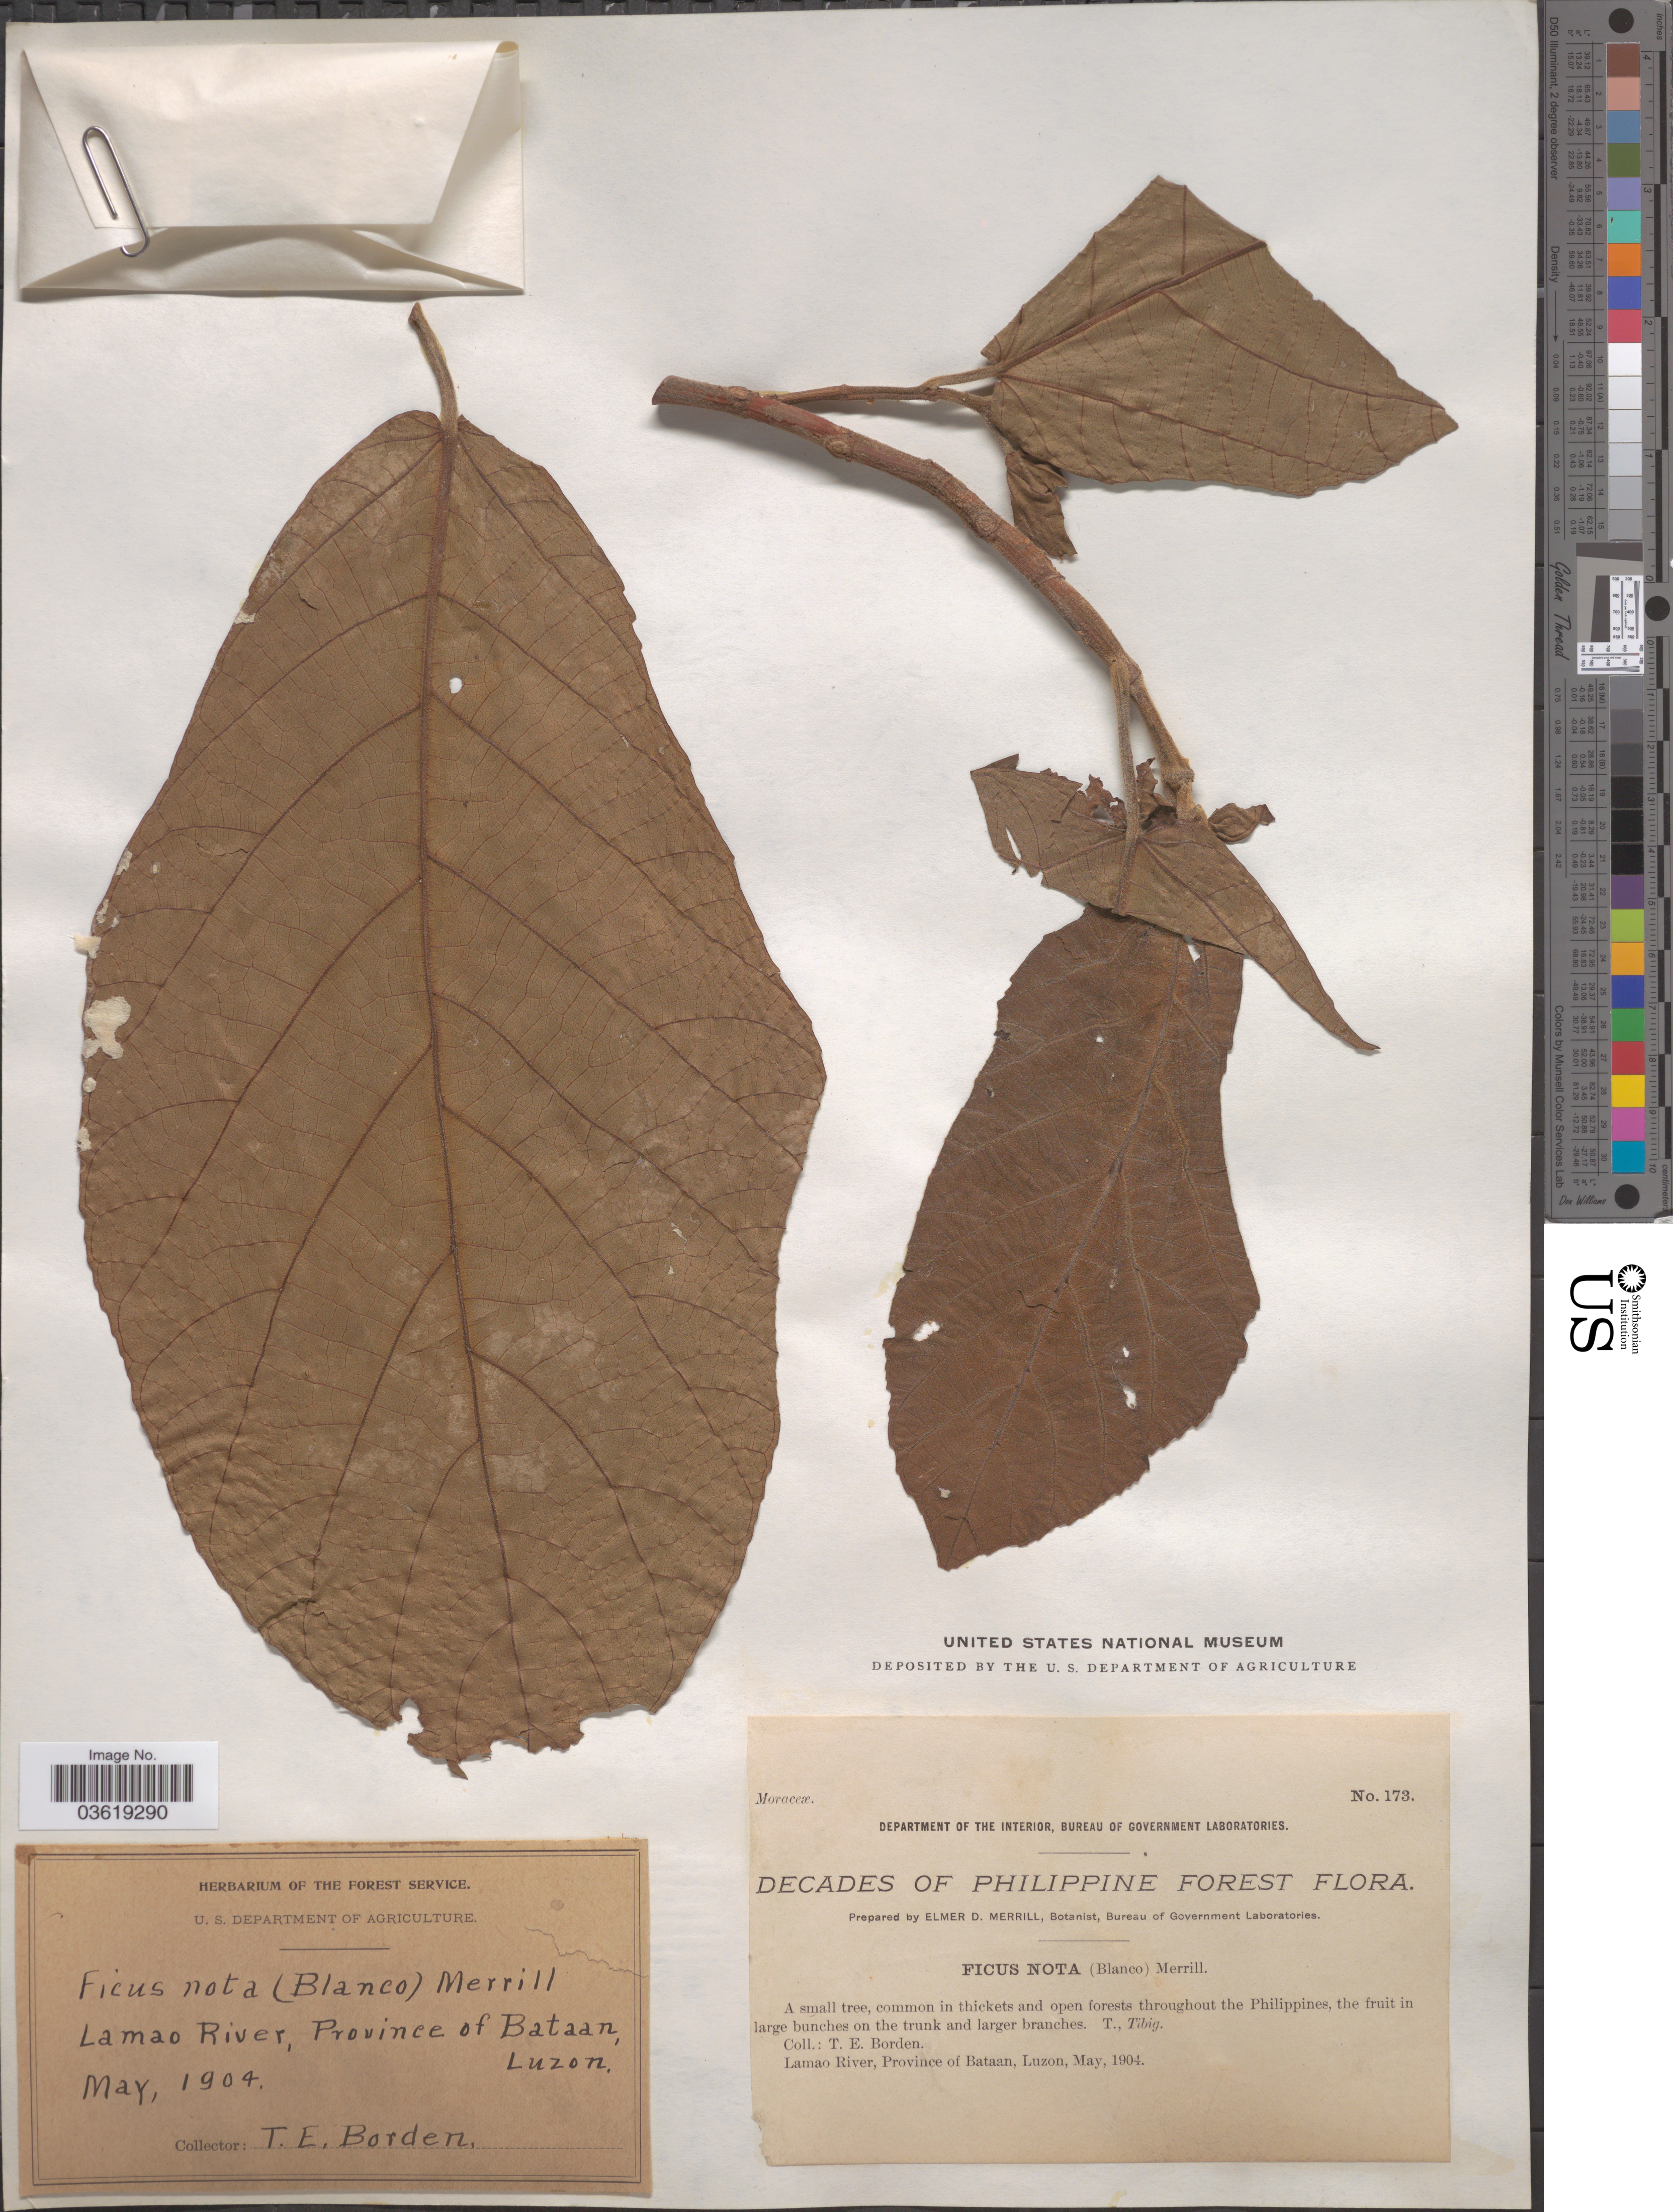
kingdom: Plantae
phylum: Tracheophyta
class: Magnoliopsida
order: Rosales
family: Moraceae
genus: Ficus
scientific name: Ficus nota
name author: (C.E. Blanco) Merr.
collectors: T. E. Borden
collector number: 173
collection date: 1904-05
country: Philippines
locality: Philippine Forest. Lamao River, Province of Bataan, Luzon.